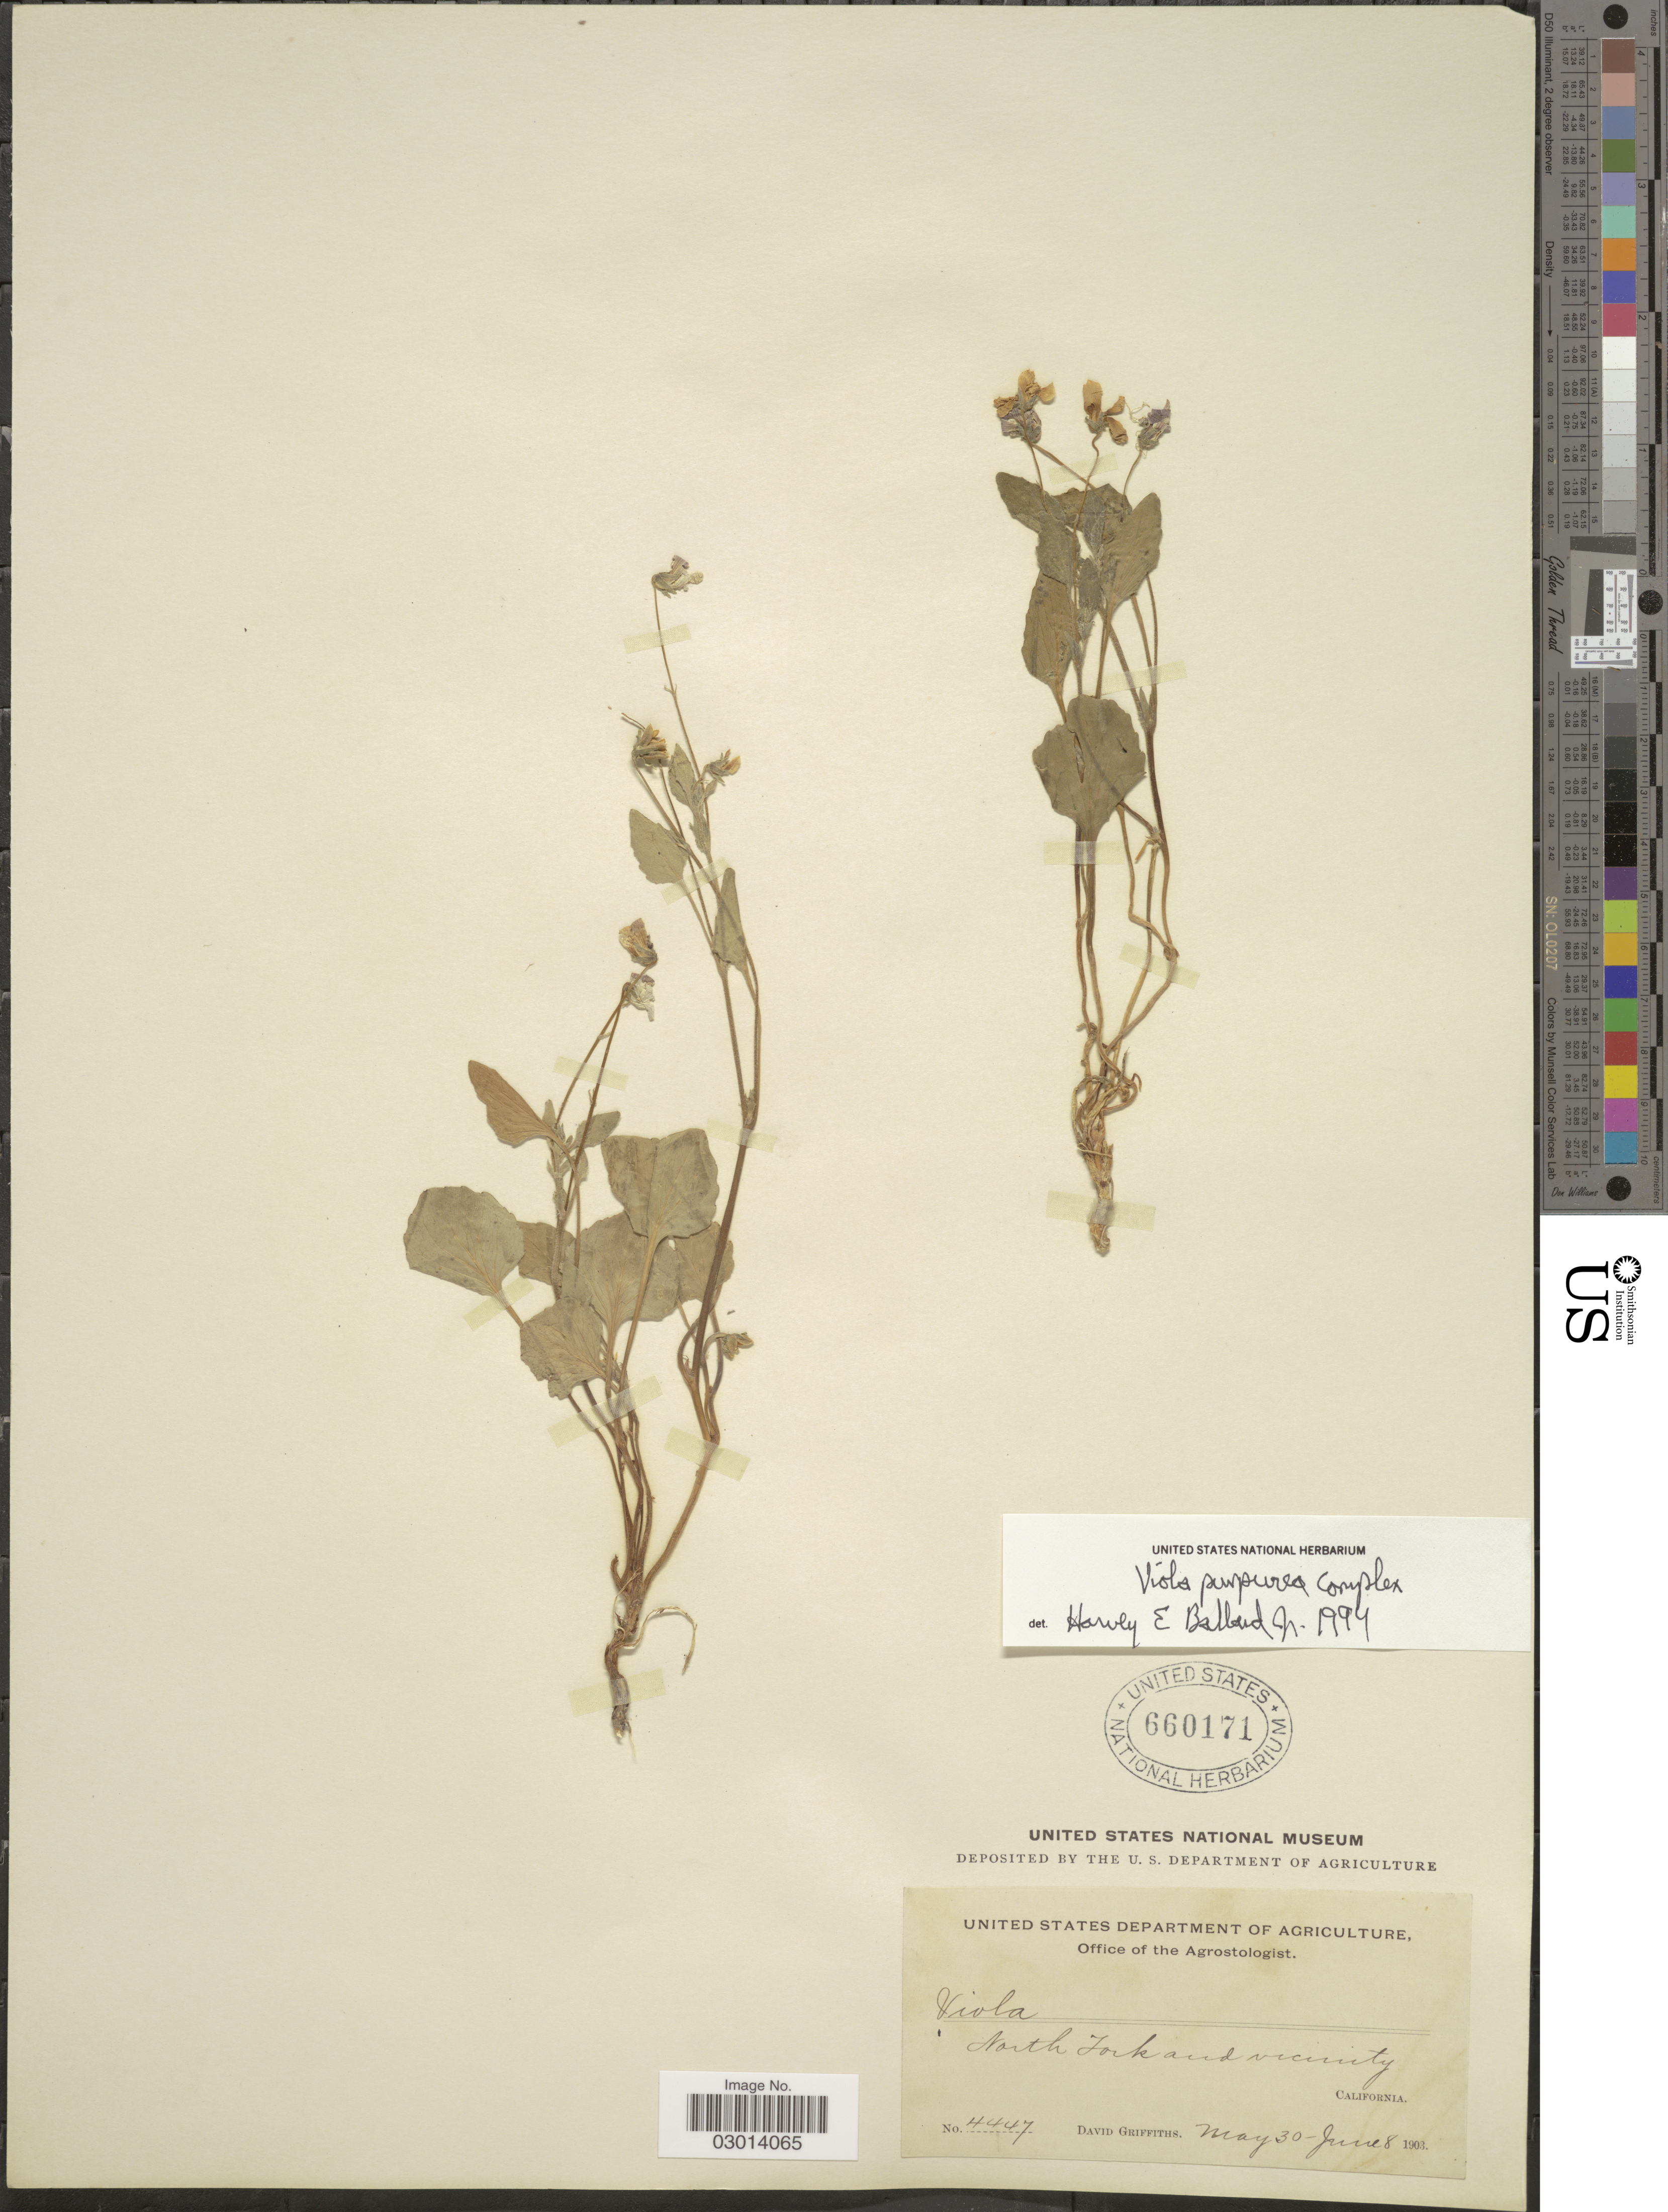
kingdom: Plantae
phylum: Tracheophyta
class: Magnoliopsida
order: Malpighiales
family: Violaceae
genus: Viola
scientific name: Viola purpurea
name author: Kellogg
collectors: D. Griffiths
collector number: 4447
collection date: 1903-05-30/1903-06-08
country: United States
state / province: California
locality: North Fork and vicinity.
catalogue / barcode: US 660171